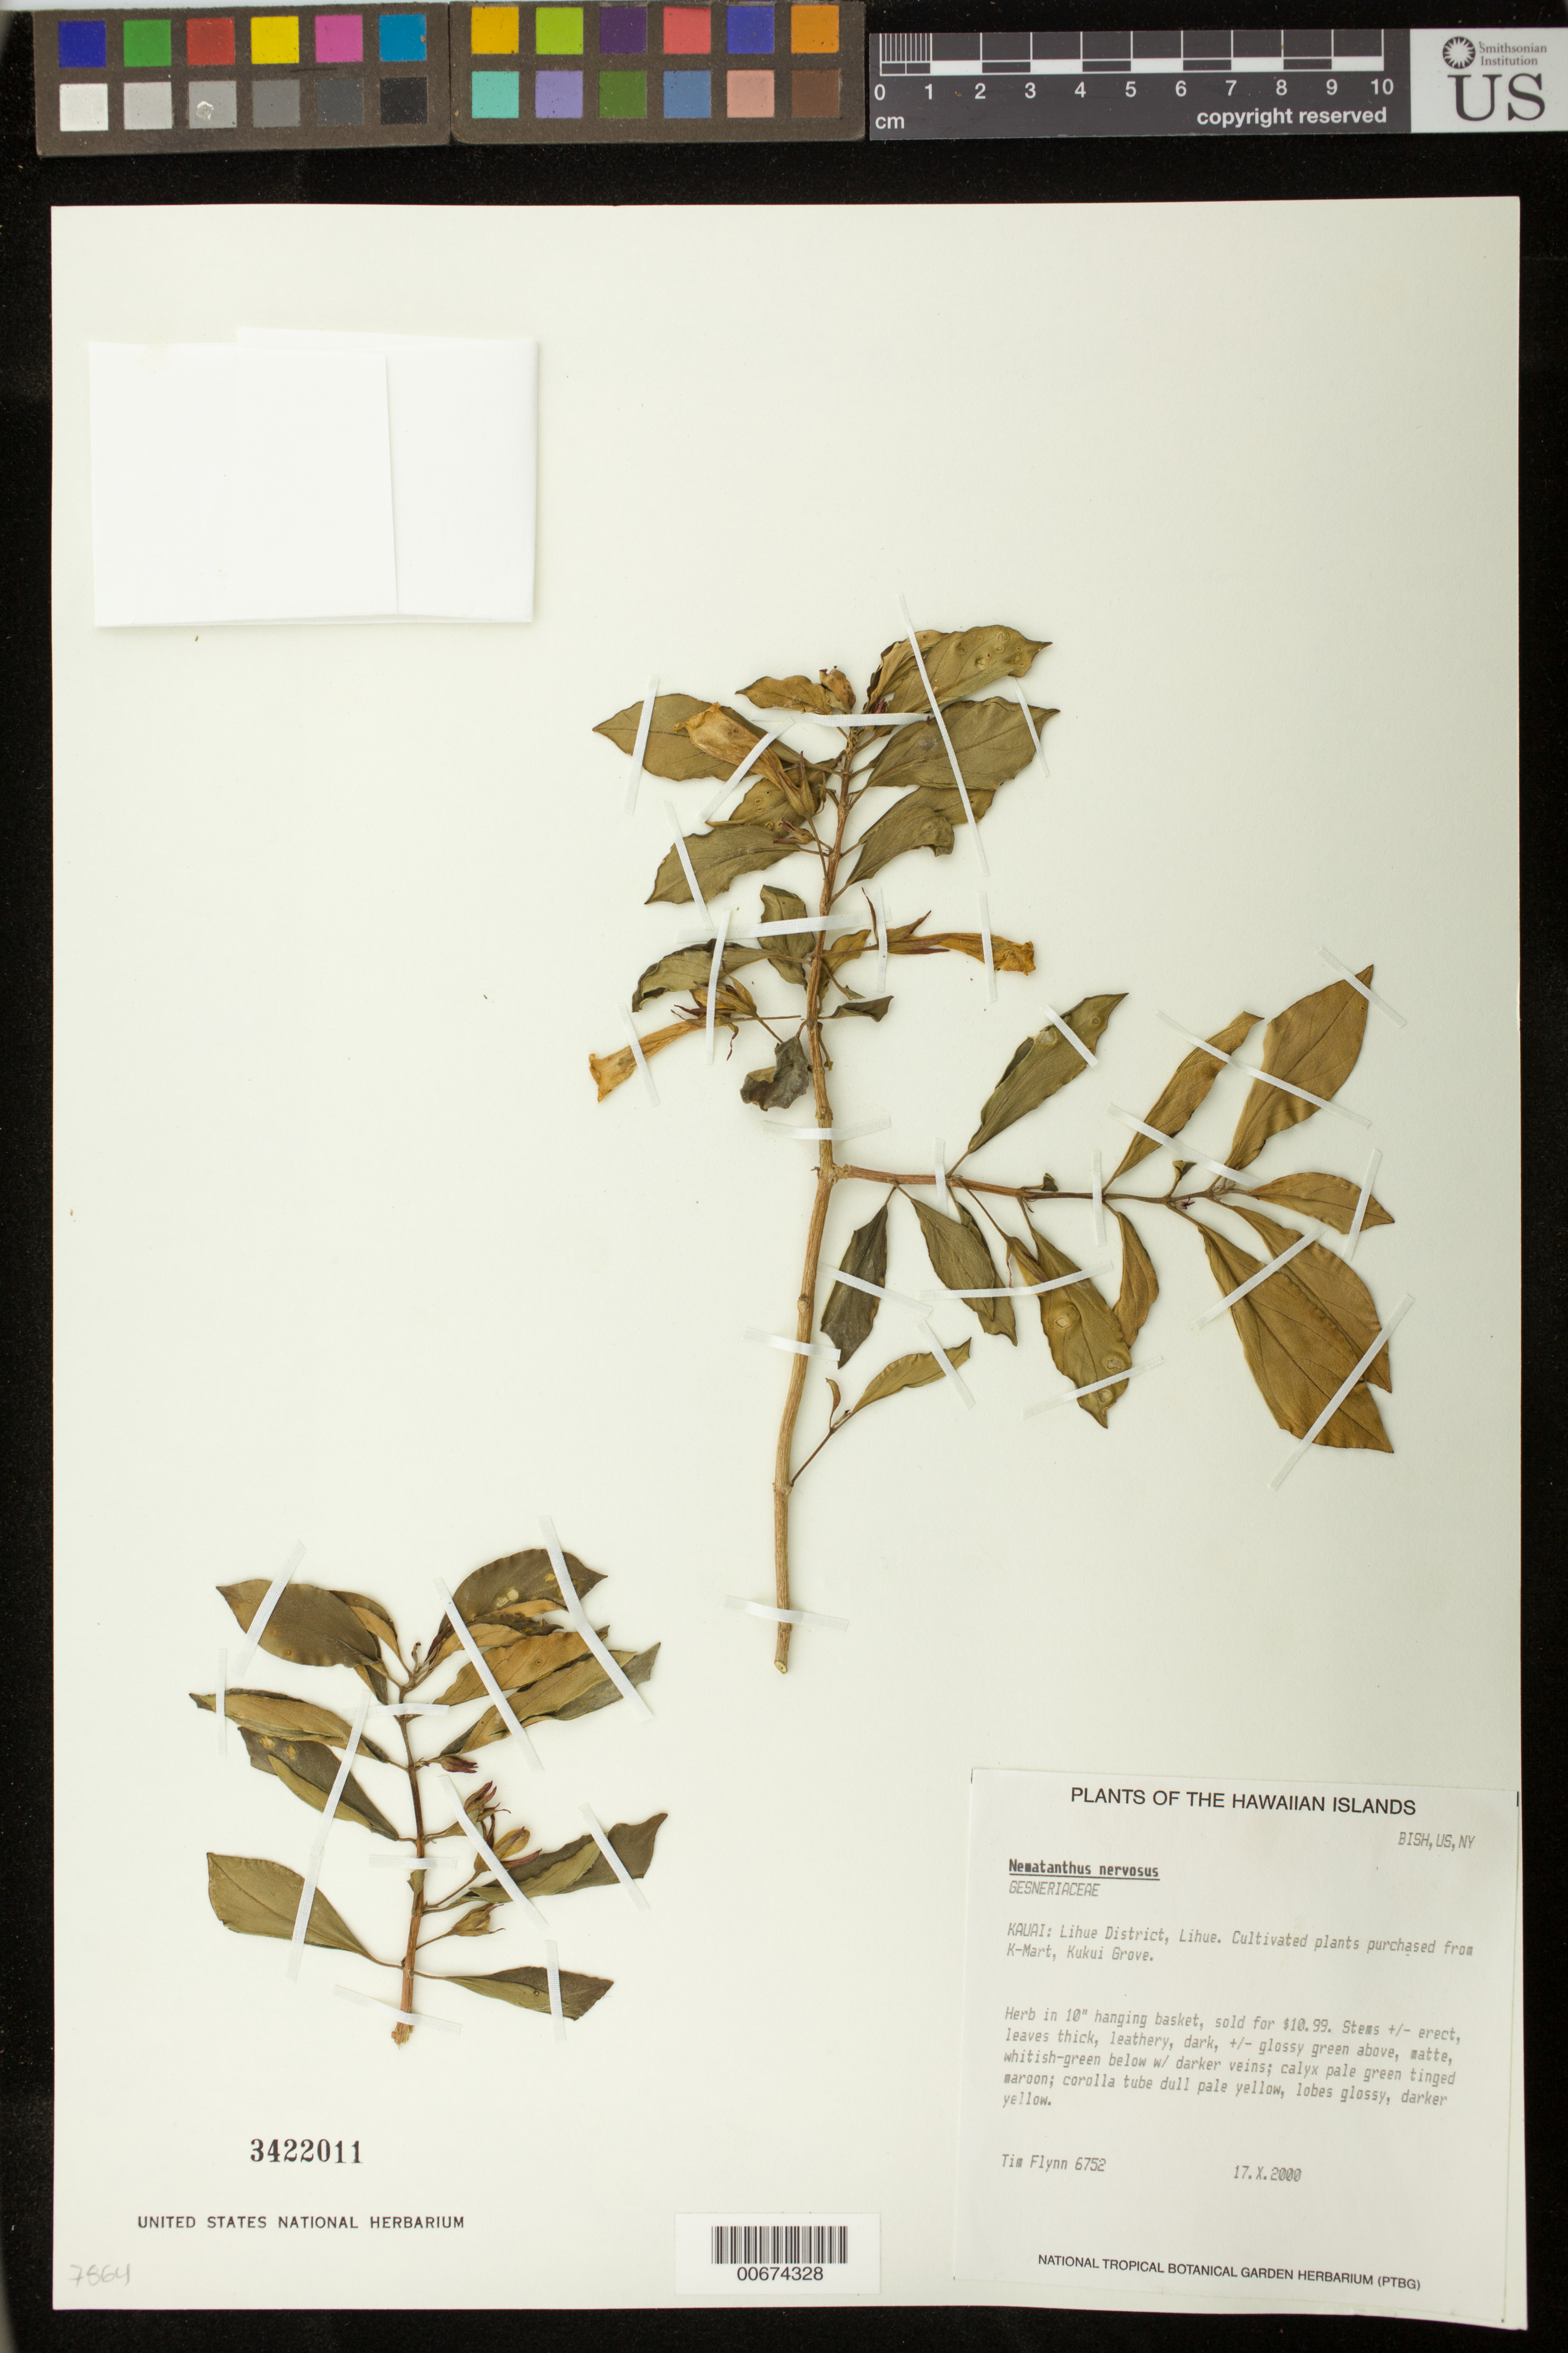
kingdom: Plantae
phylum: Tracheophyta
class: Magnoliopsida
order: Lamiales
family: Gesneriaceae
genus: Nematanthus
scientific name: Nematanthus nervosus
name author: (Fritsch) H.E. Moore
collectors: T. W. Flynn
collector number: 6752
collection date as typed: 17 Oct 2000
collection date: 2000-10-17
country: United States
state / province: Hawaii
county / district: Kauai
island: Kaua'i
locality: Lihue District, Lihue, purchased from K-Mart, Kukui Grove.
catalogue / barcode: US 3422011